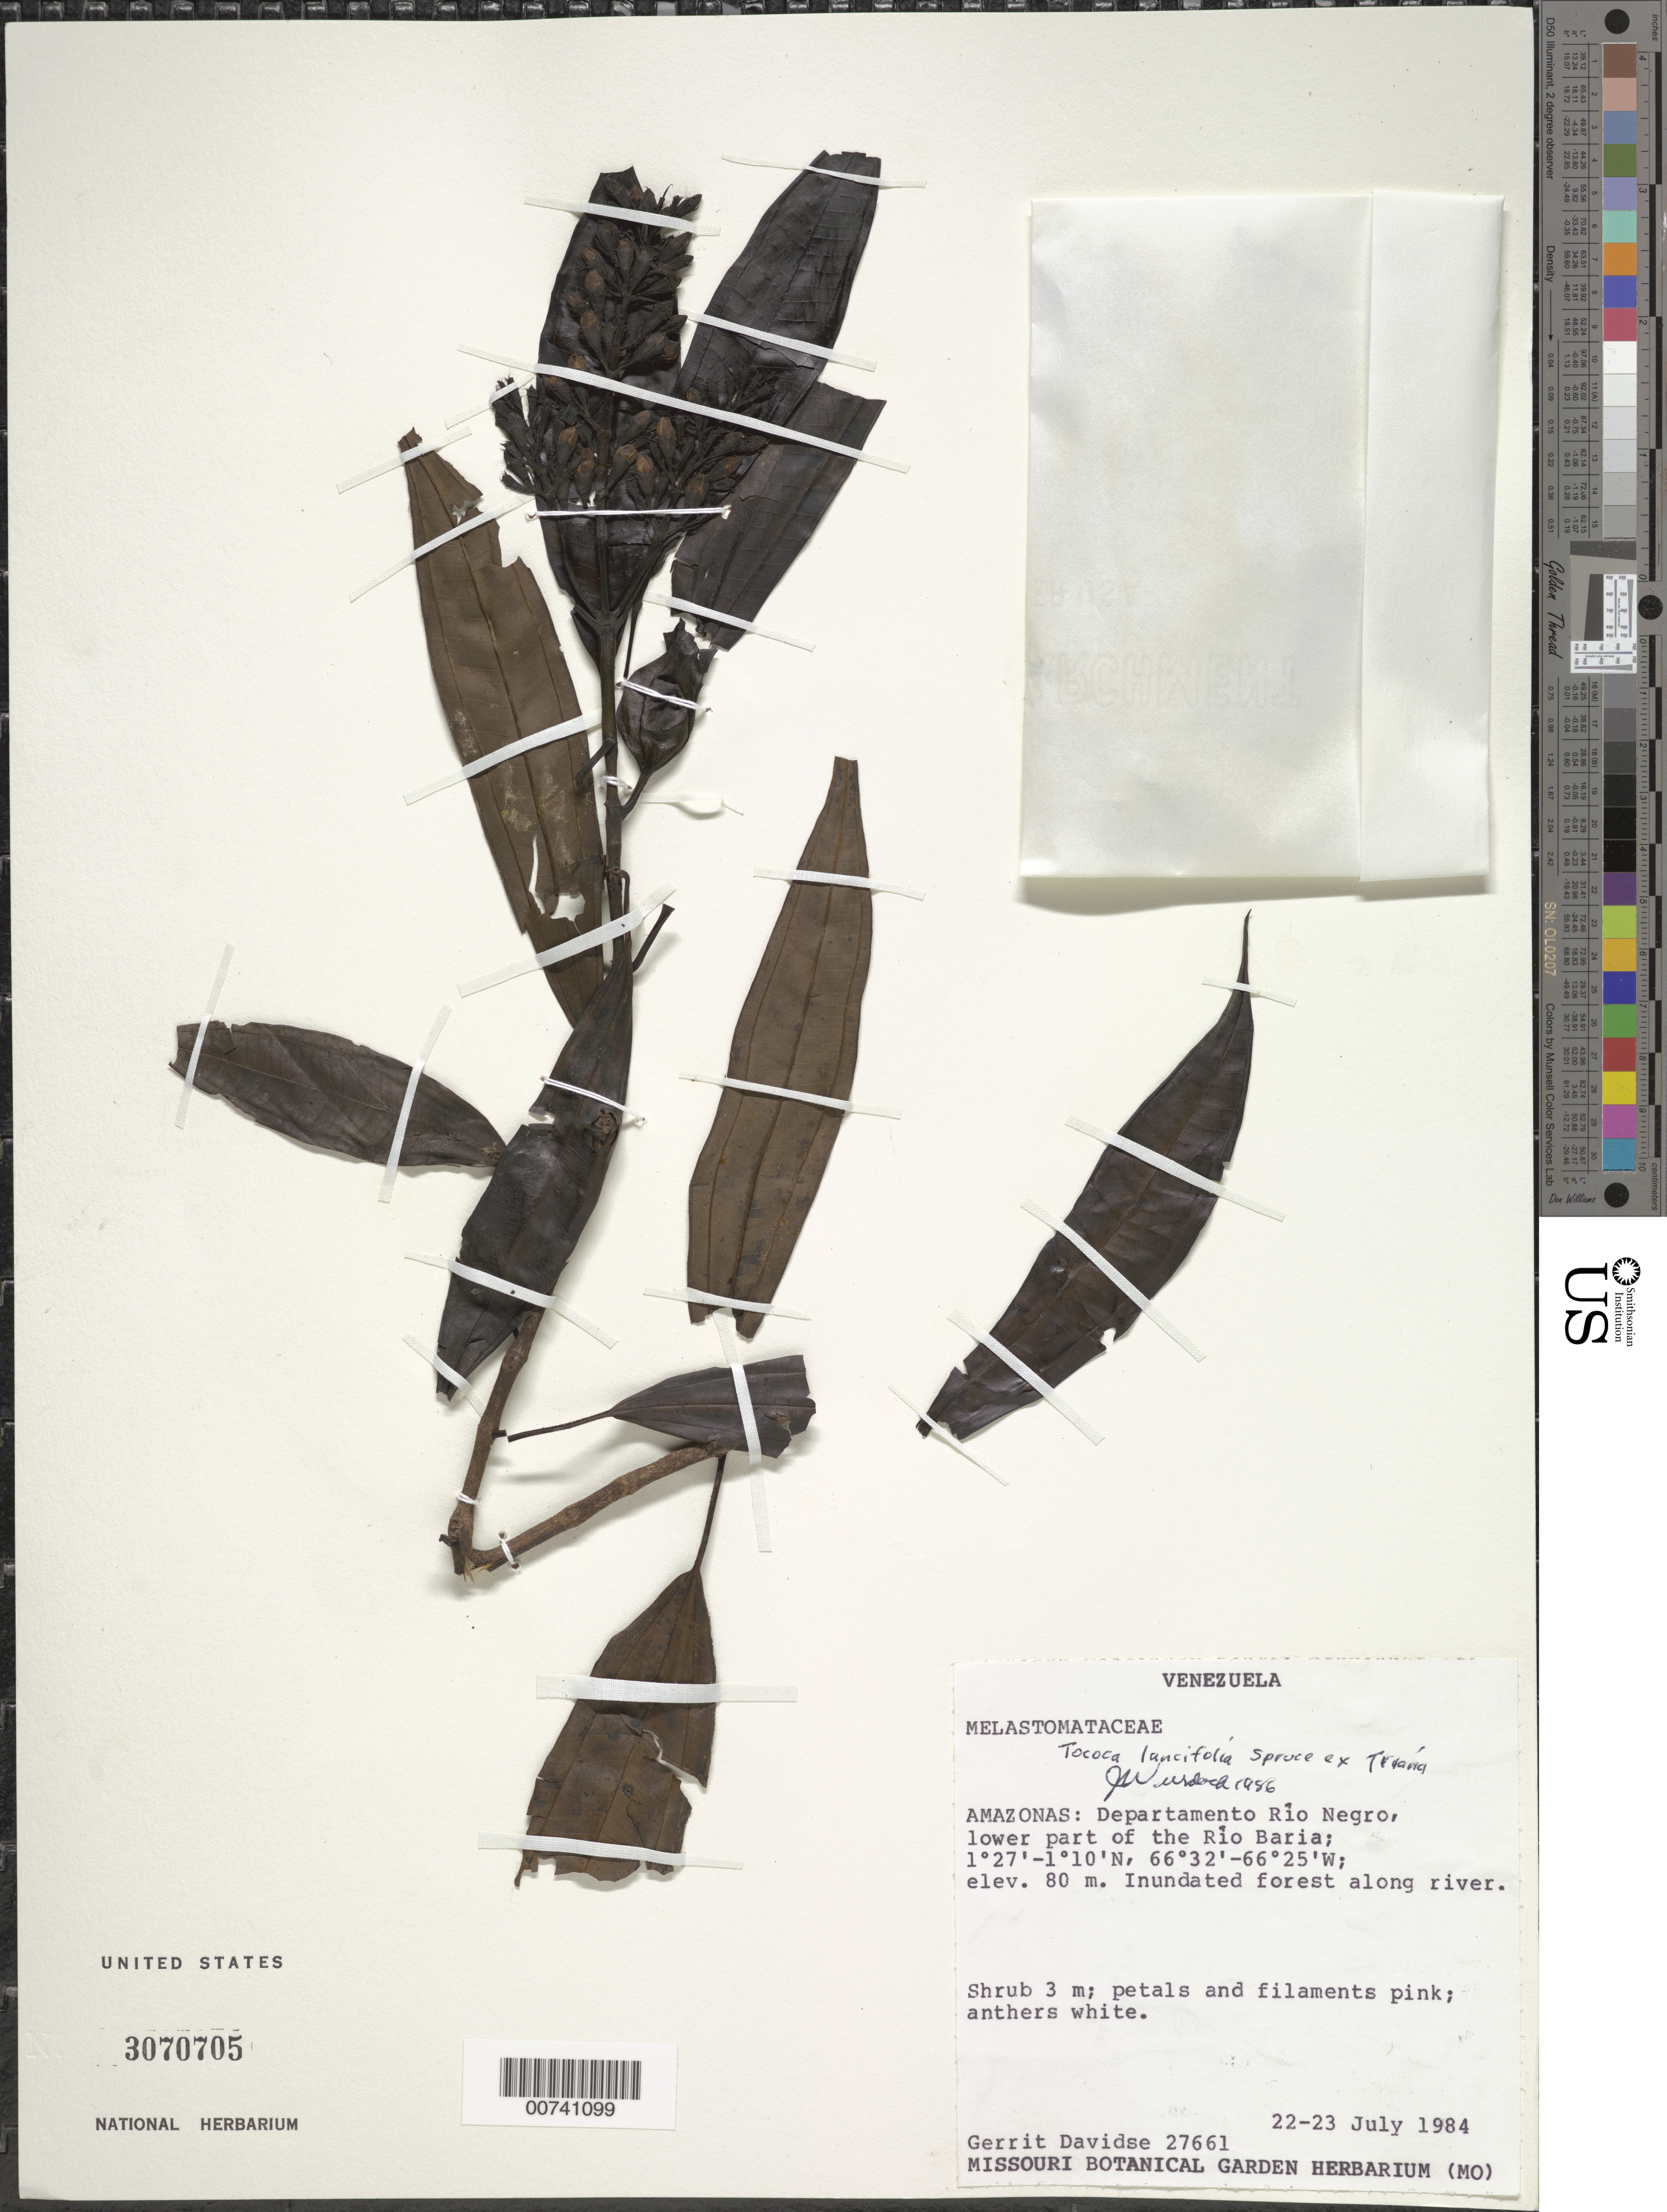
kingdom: Plantae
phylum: Tracheophyta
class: Magnoliopsida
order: Myrtales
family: Melastomataceae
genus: Tococa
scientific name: Tococa lancifolia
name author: Spruce ex Triana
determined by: Wurdack, John J., (US), US (UNITED STATES)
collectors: G. Davidse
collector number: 27661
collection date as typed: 22-Jul-84 to 23-Jul-84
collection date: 1984-07-22/1984-07-23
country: Venezuela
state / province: Amazonas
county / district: Río Negro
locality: Río Baria, lower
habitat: Inundated forest along river margin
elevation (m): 80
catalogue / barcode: US 3070705